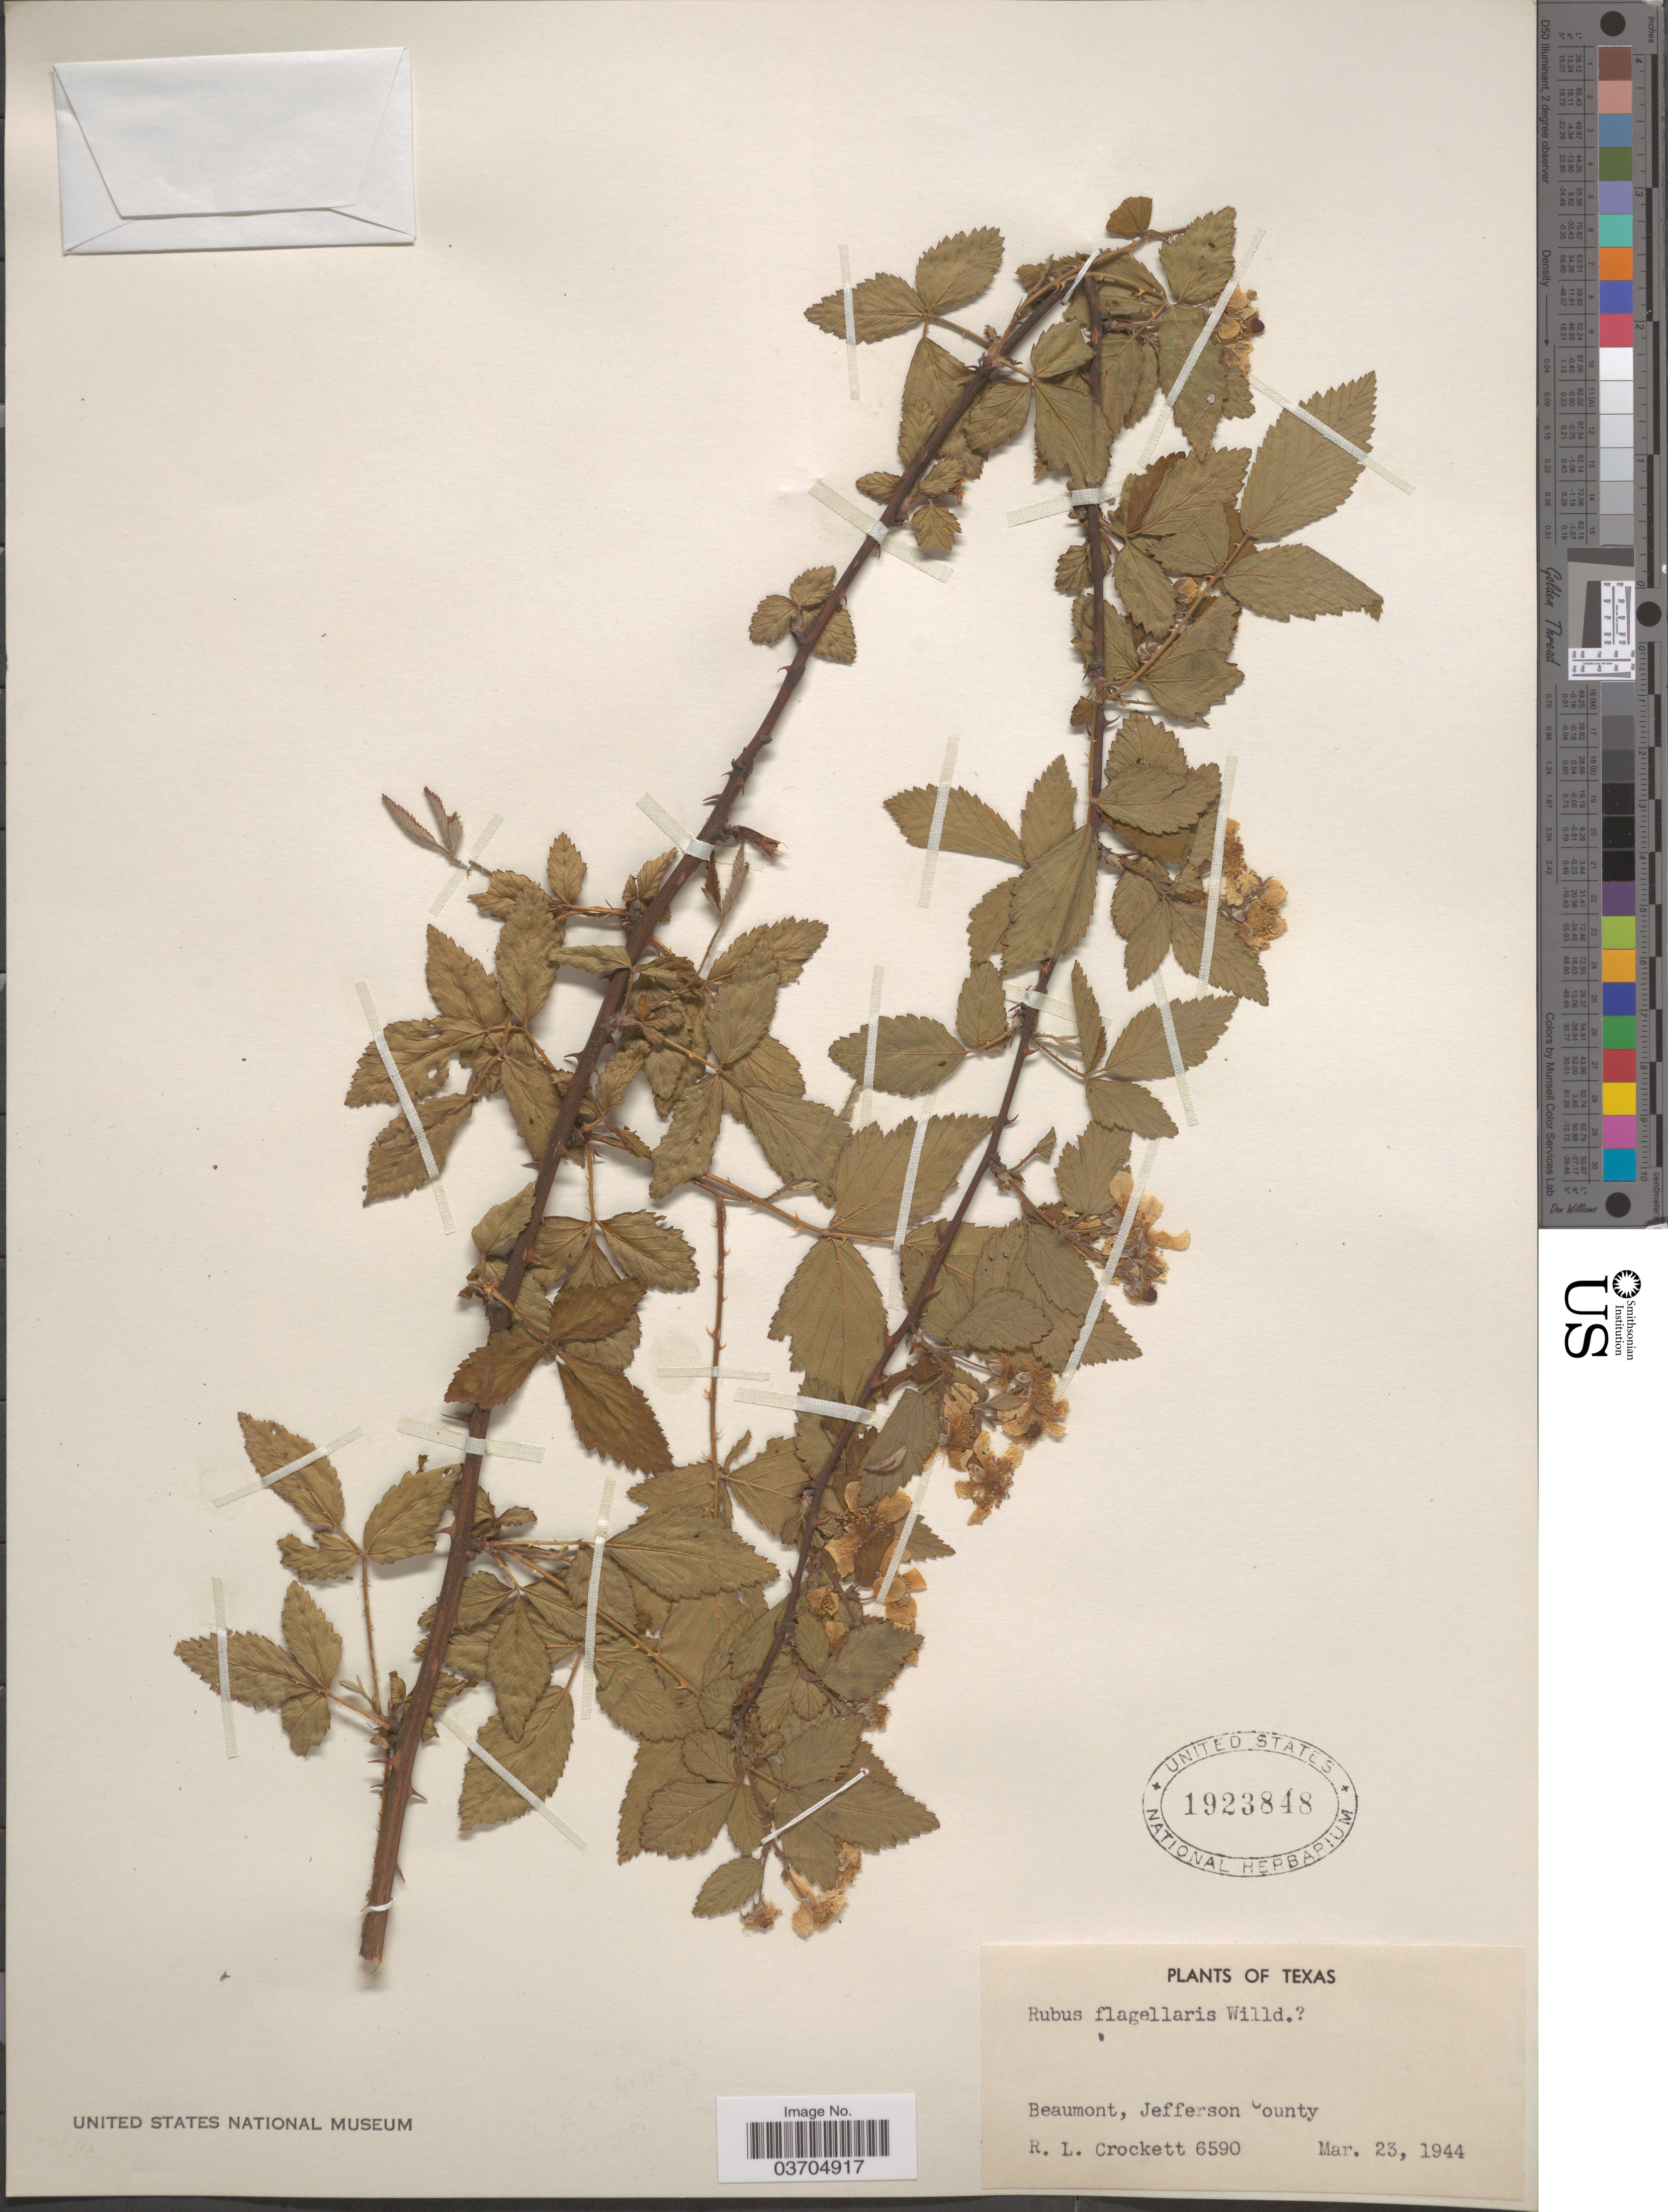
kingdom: Plantae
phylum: Tracheophyta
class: Magnoliopsida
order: Rosales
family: Rosaceae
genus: Rubus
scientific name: Rubus flagellaris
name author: Willd.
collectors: R. Crockett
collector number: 6590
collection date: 1944-03-23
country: United States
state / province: Texas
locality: Beaumont, Jefferson County.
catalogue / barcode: US 1923848